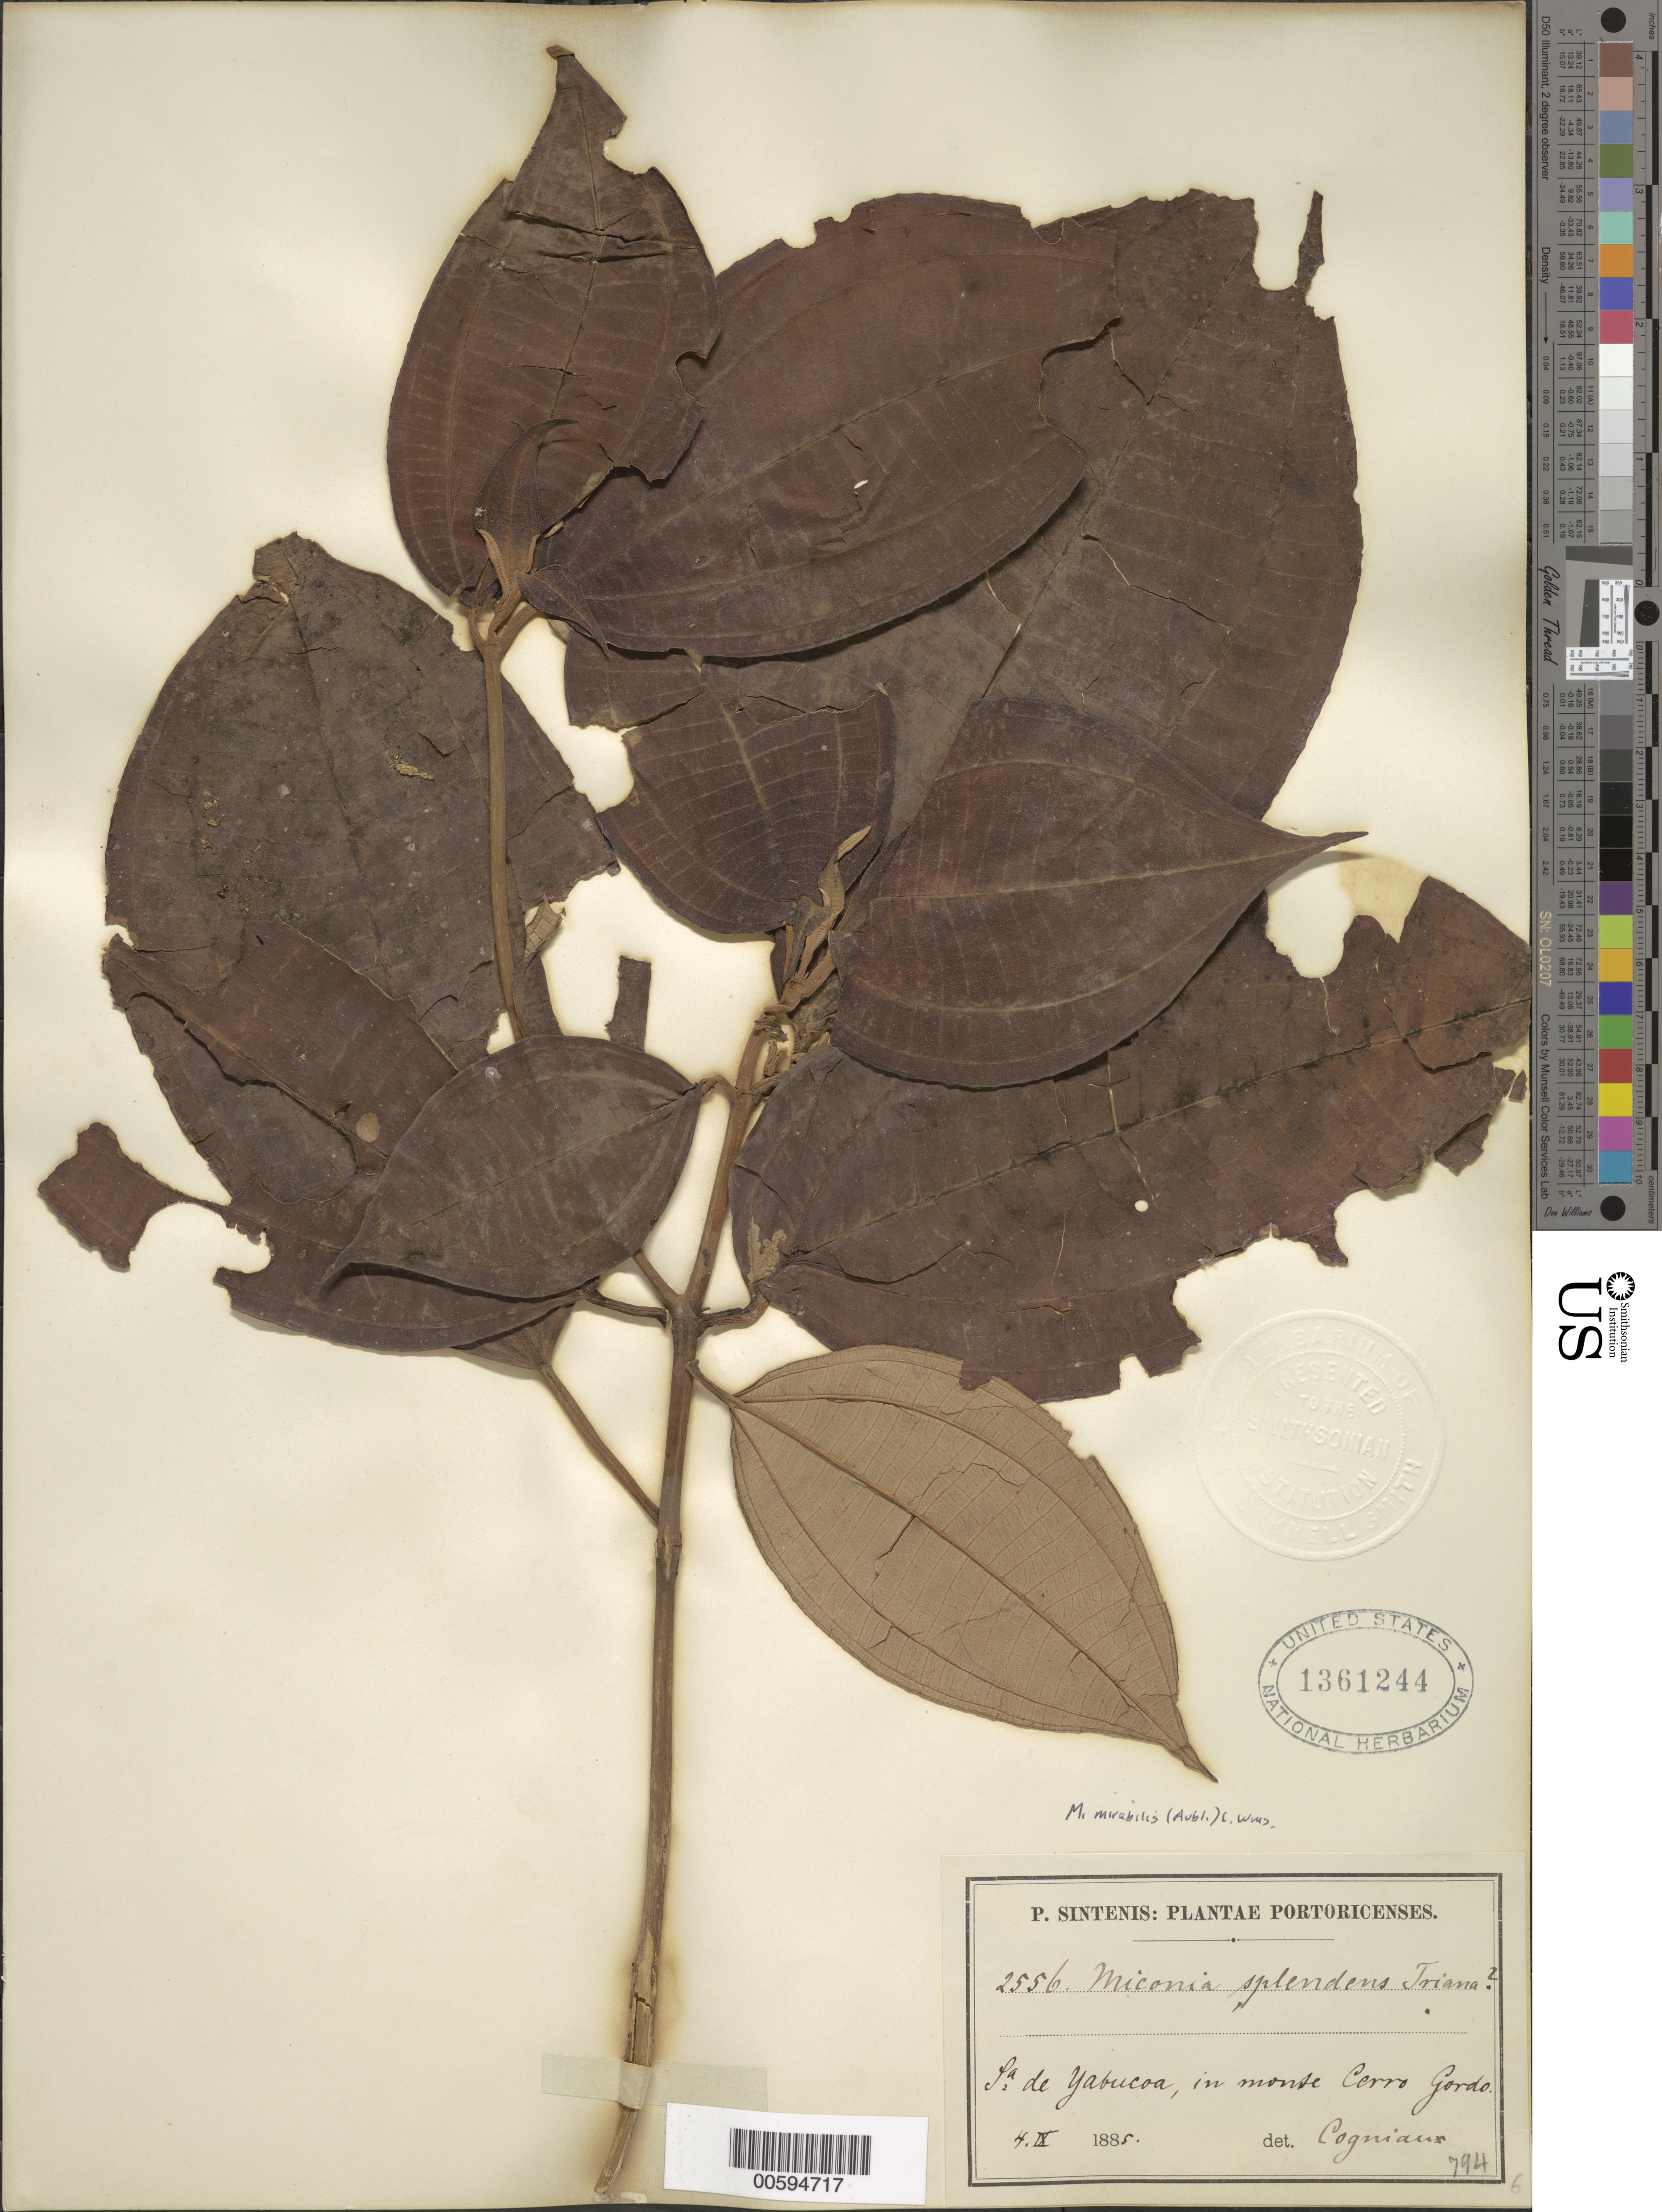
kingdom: Plantae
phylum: Tracheophyta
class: Magnoliopsida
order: Myrtales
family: Melastomataceae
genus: Miconia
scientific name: Miconia mirabilis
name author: (Aubl.) L.O. Williams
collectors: P. Sintenis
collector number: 2556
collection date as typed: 04 Sep 1885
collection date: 1885-09-04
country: Puerto Rico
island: Greater Antilles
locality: Sierra de Yabucoa, in monte Cerro Gordo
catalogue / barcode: US 1361244